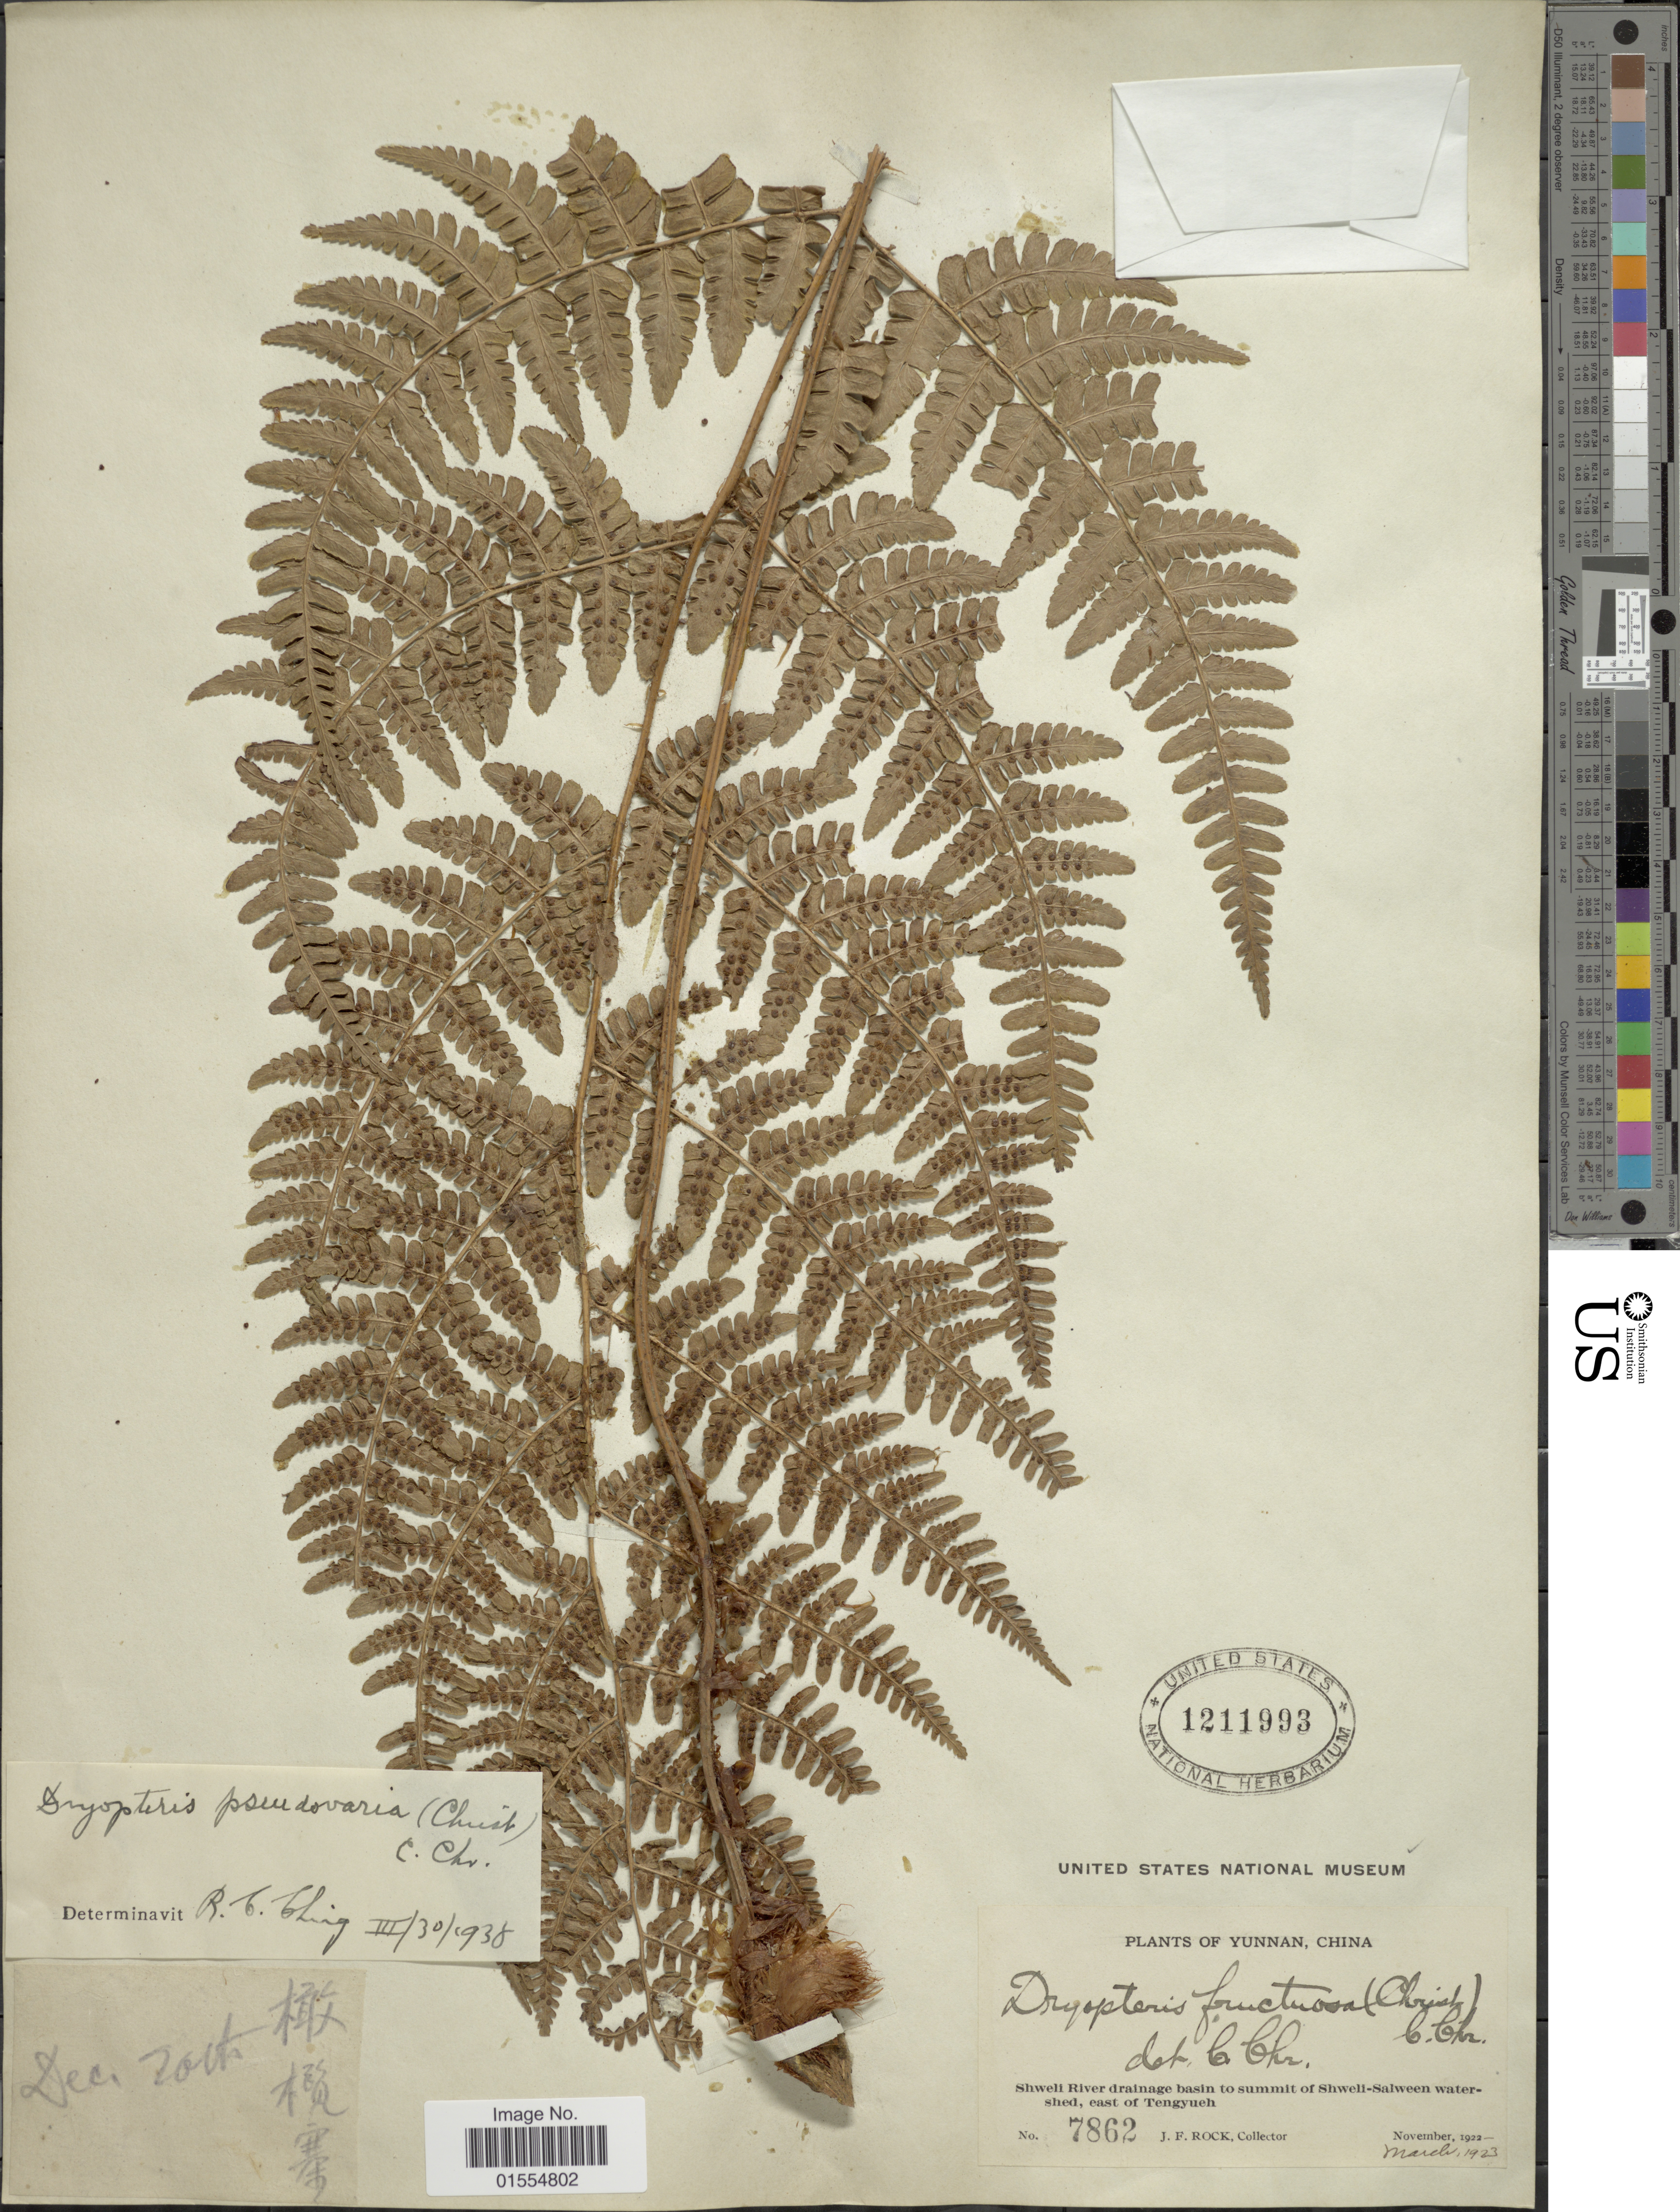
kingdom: Plantae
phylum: Tracheophyta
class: Polypodiopsida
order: Polypodiales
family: Dryopteridaceae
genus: Dryopteris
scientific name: Dryopteris pseudovaria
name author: (Christ) C. Chr.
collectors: J. Rock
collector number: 7862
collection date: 1922-11/1923-03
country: China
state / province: Yunnan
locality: Yunnan, China, Shweli River drainage basin to summit of Shweli-Salween watershed, east of Tengyueh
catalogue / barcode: US 1211993